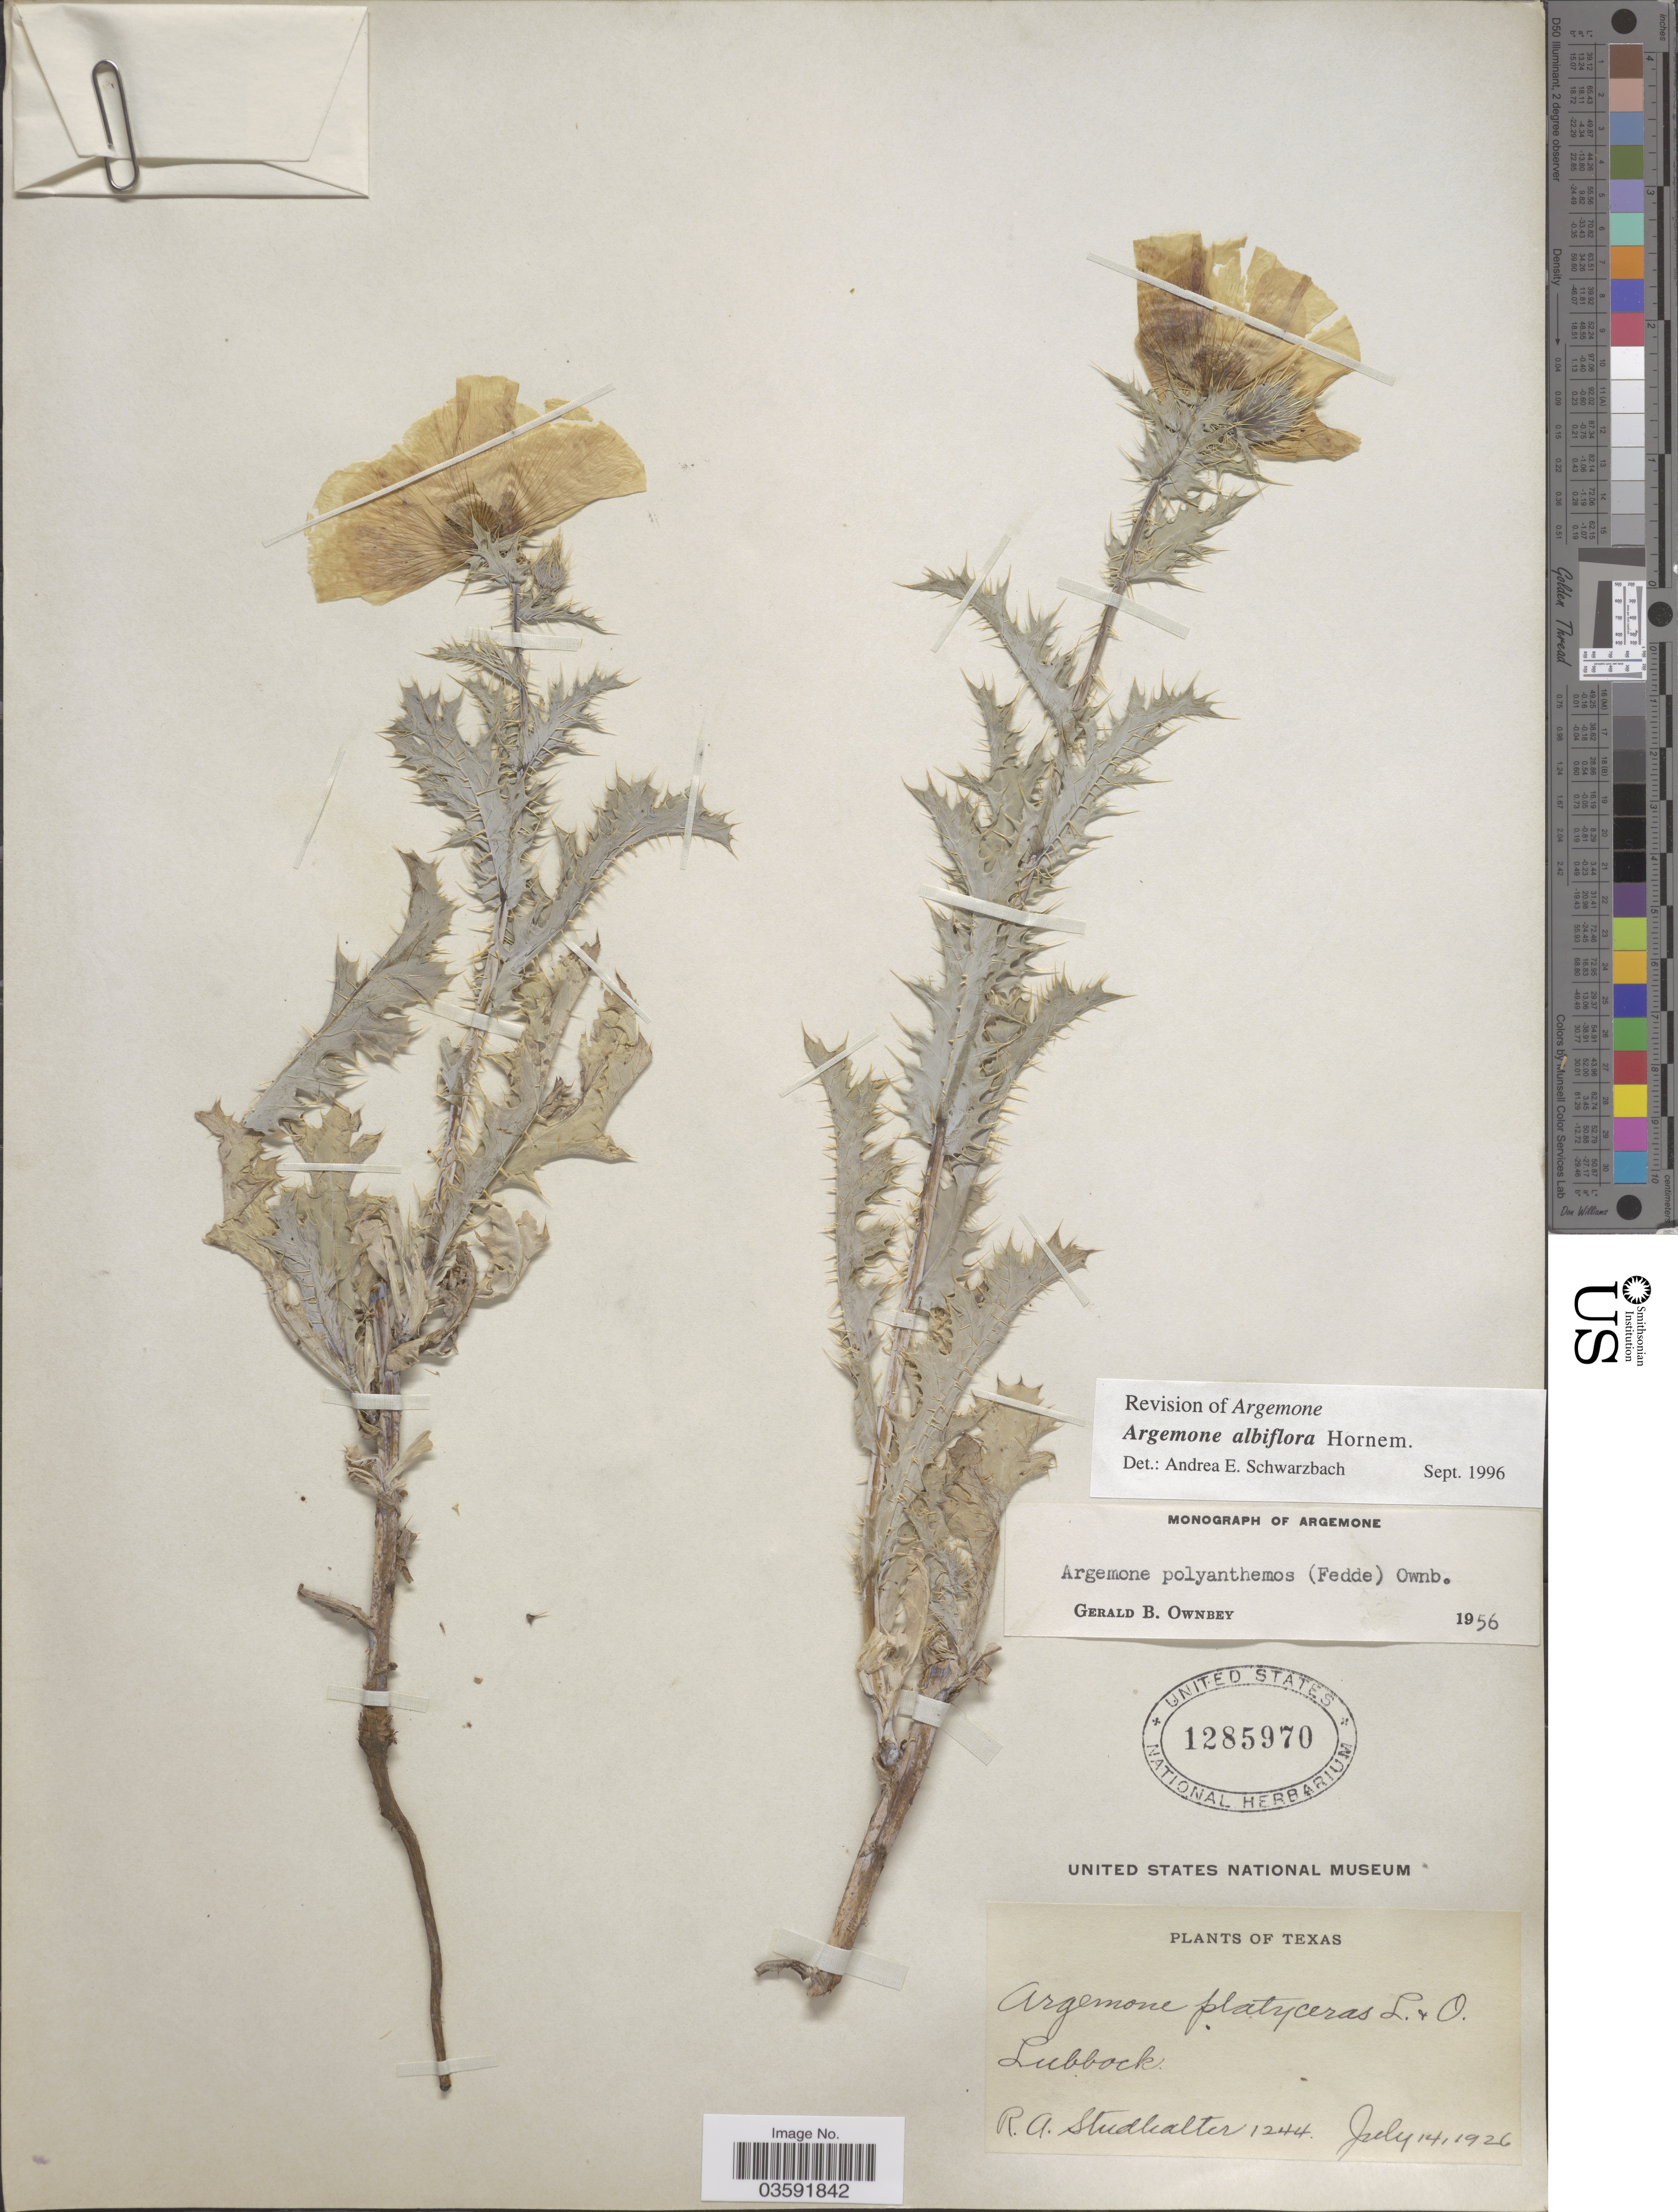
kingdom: Plantae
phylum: Tracheophyta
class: Magnoliopsida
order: Ranunculales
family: Papaveraceae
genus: Argemone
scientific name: Argemone albiflora subsp. albiflora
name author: Hornem.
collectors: R. Studhalter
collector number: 1244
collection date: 1926-07-14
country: United States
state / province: Texas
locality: Lubbock.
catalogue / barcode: US 1285970